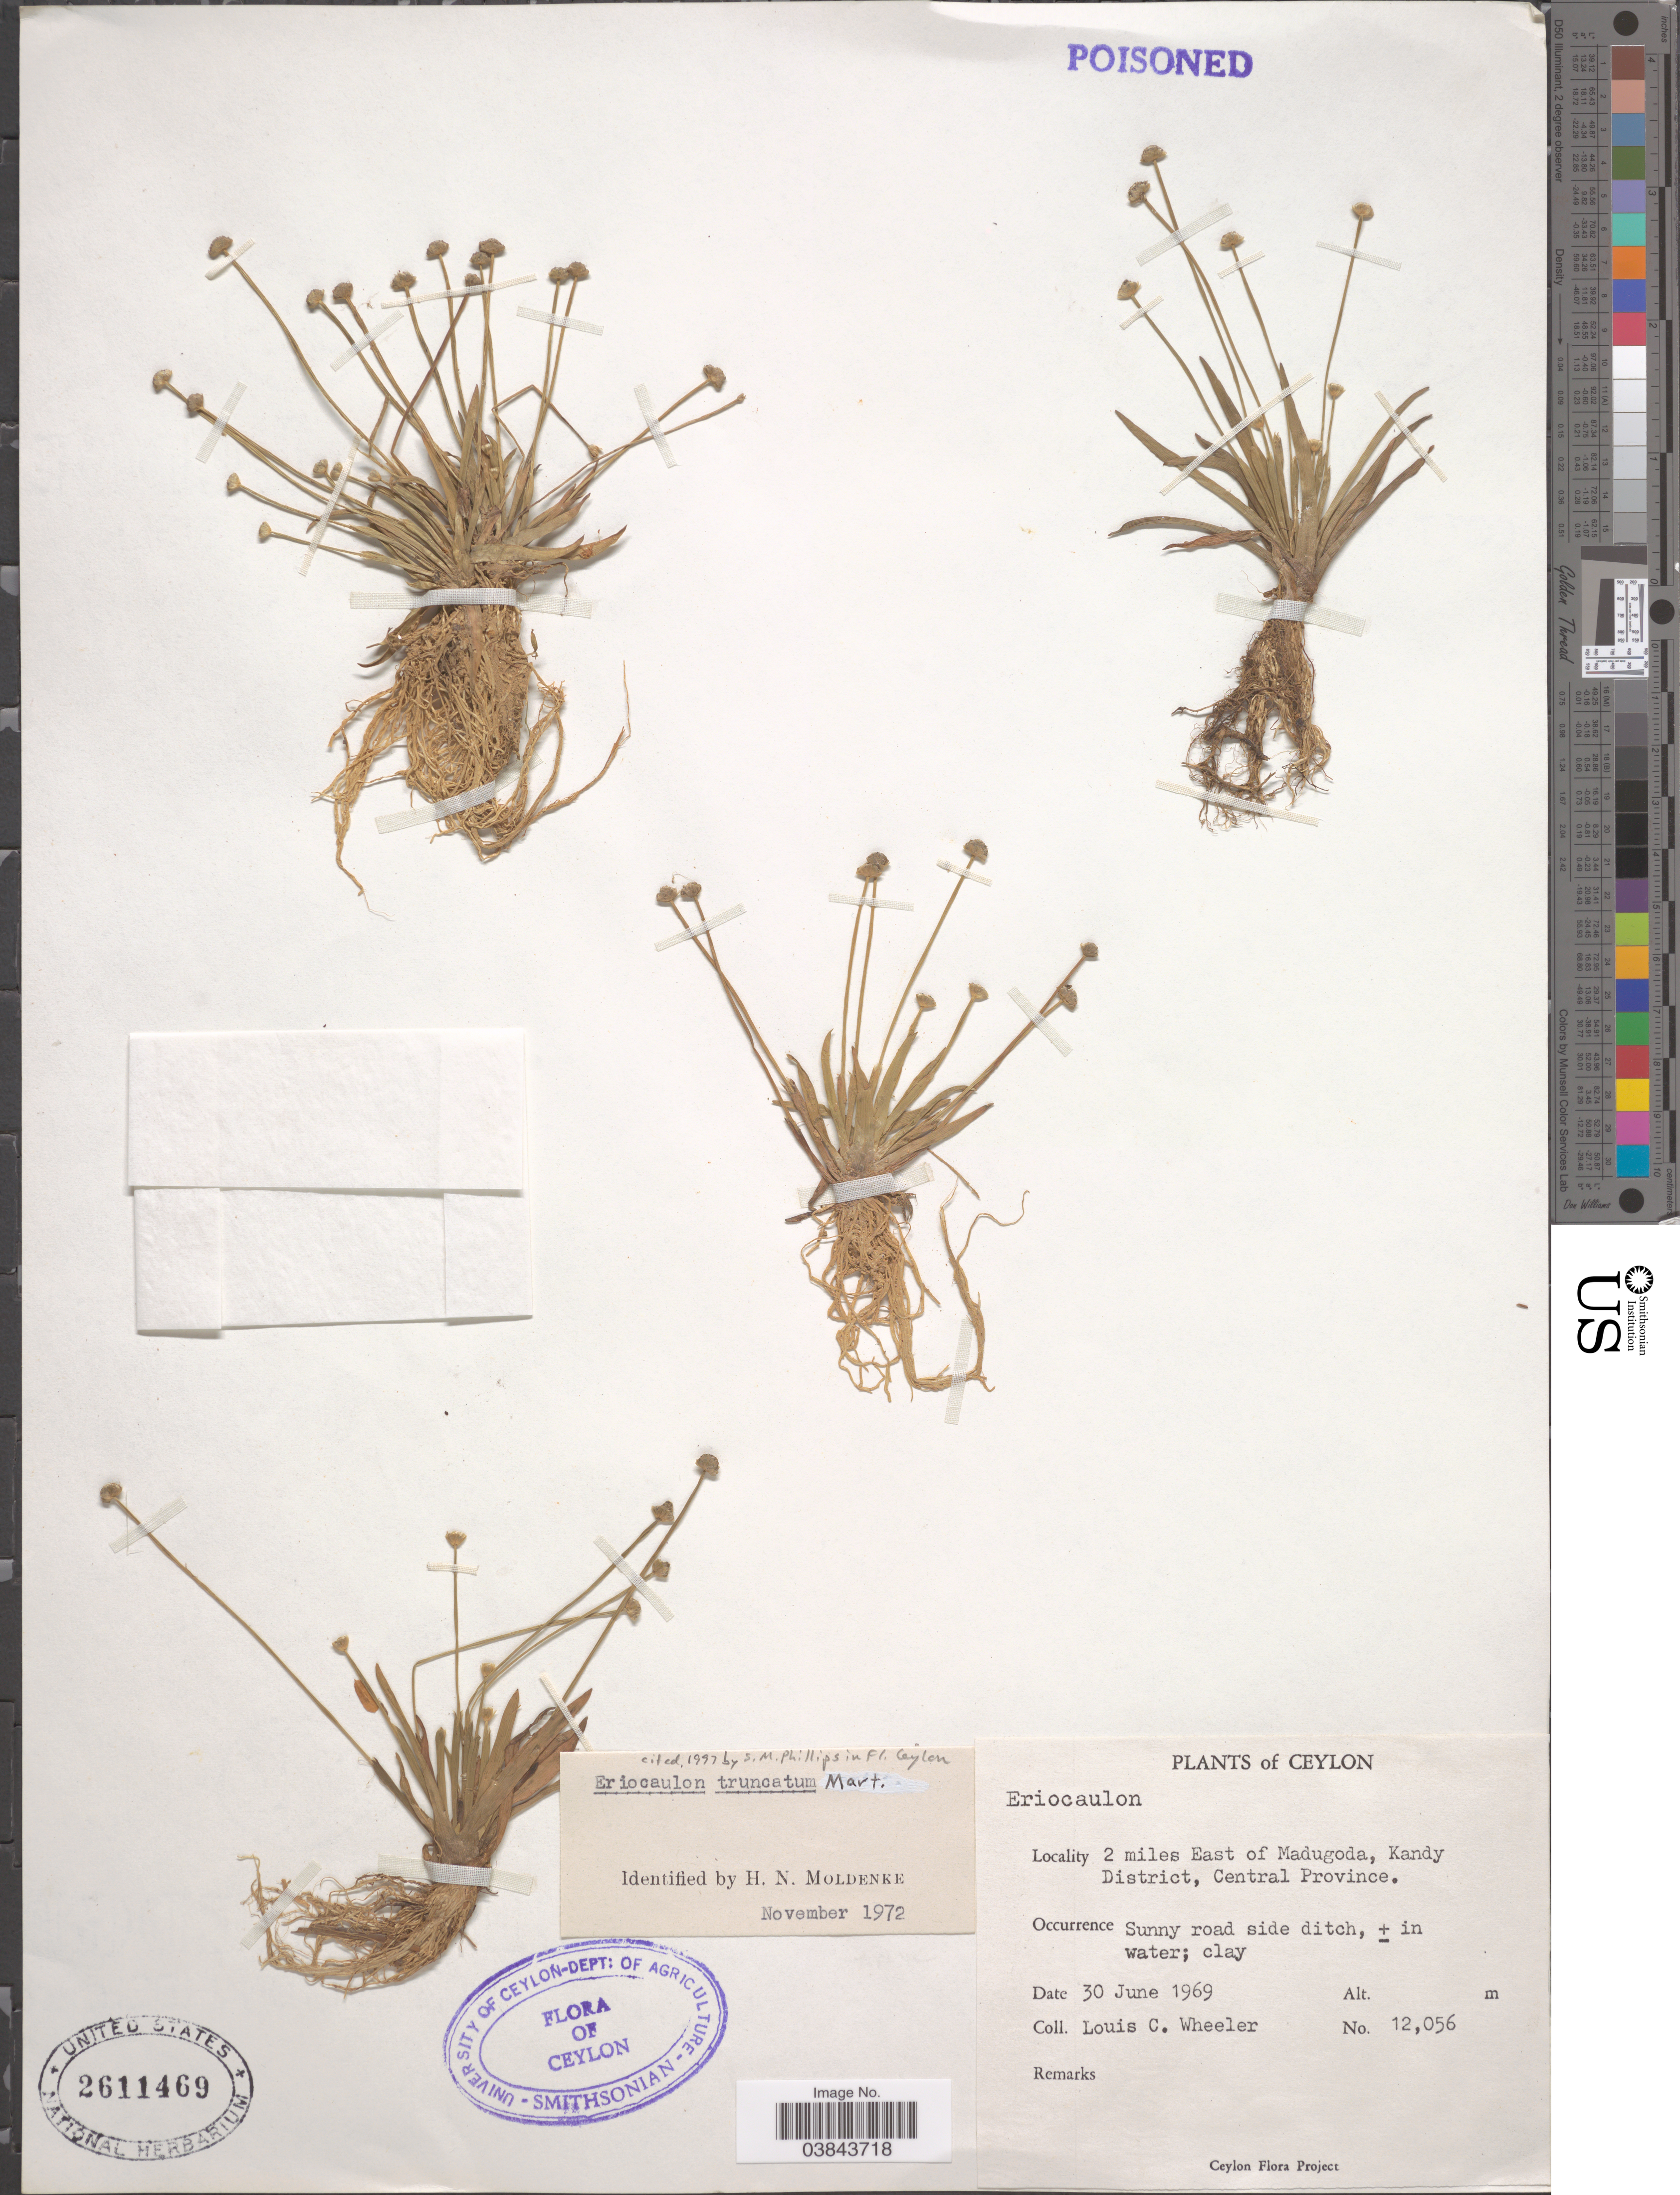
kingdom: Plantae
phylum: Tracheophyta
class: Liliopsida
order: Poales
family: Eriocaulaceae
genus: Eriocaulon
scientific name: Eriocaulon truncatum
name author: Buch.-Ham. ex Mart.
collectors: L. C. Wheeler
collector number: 12056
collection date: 1969-06-30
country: Sri Lanka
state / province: Central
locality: Ceylon. 2 miles East of Madugoda, Kandy District, Central Province.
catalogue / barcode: US 2611469